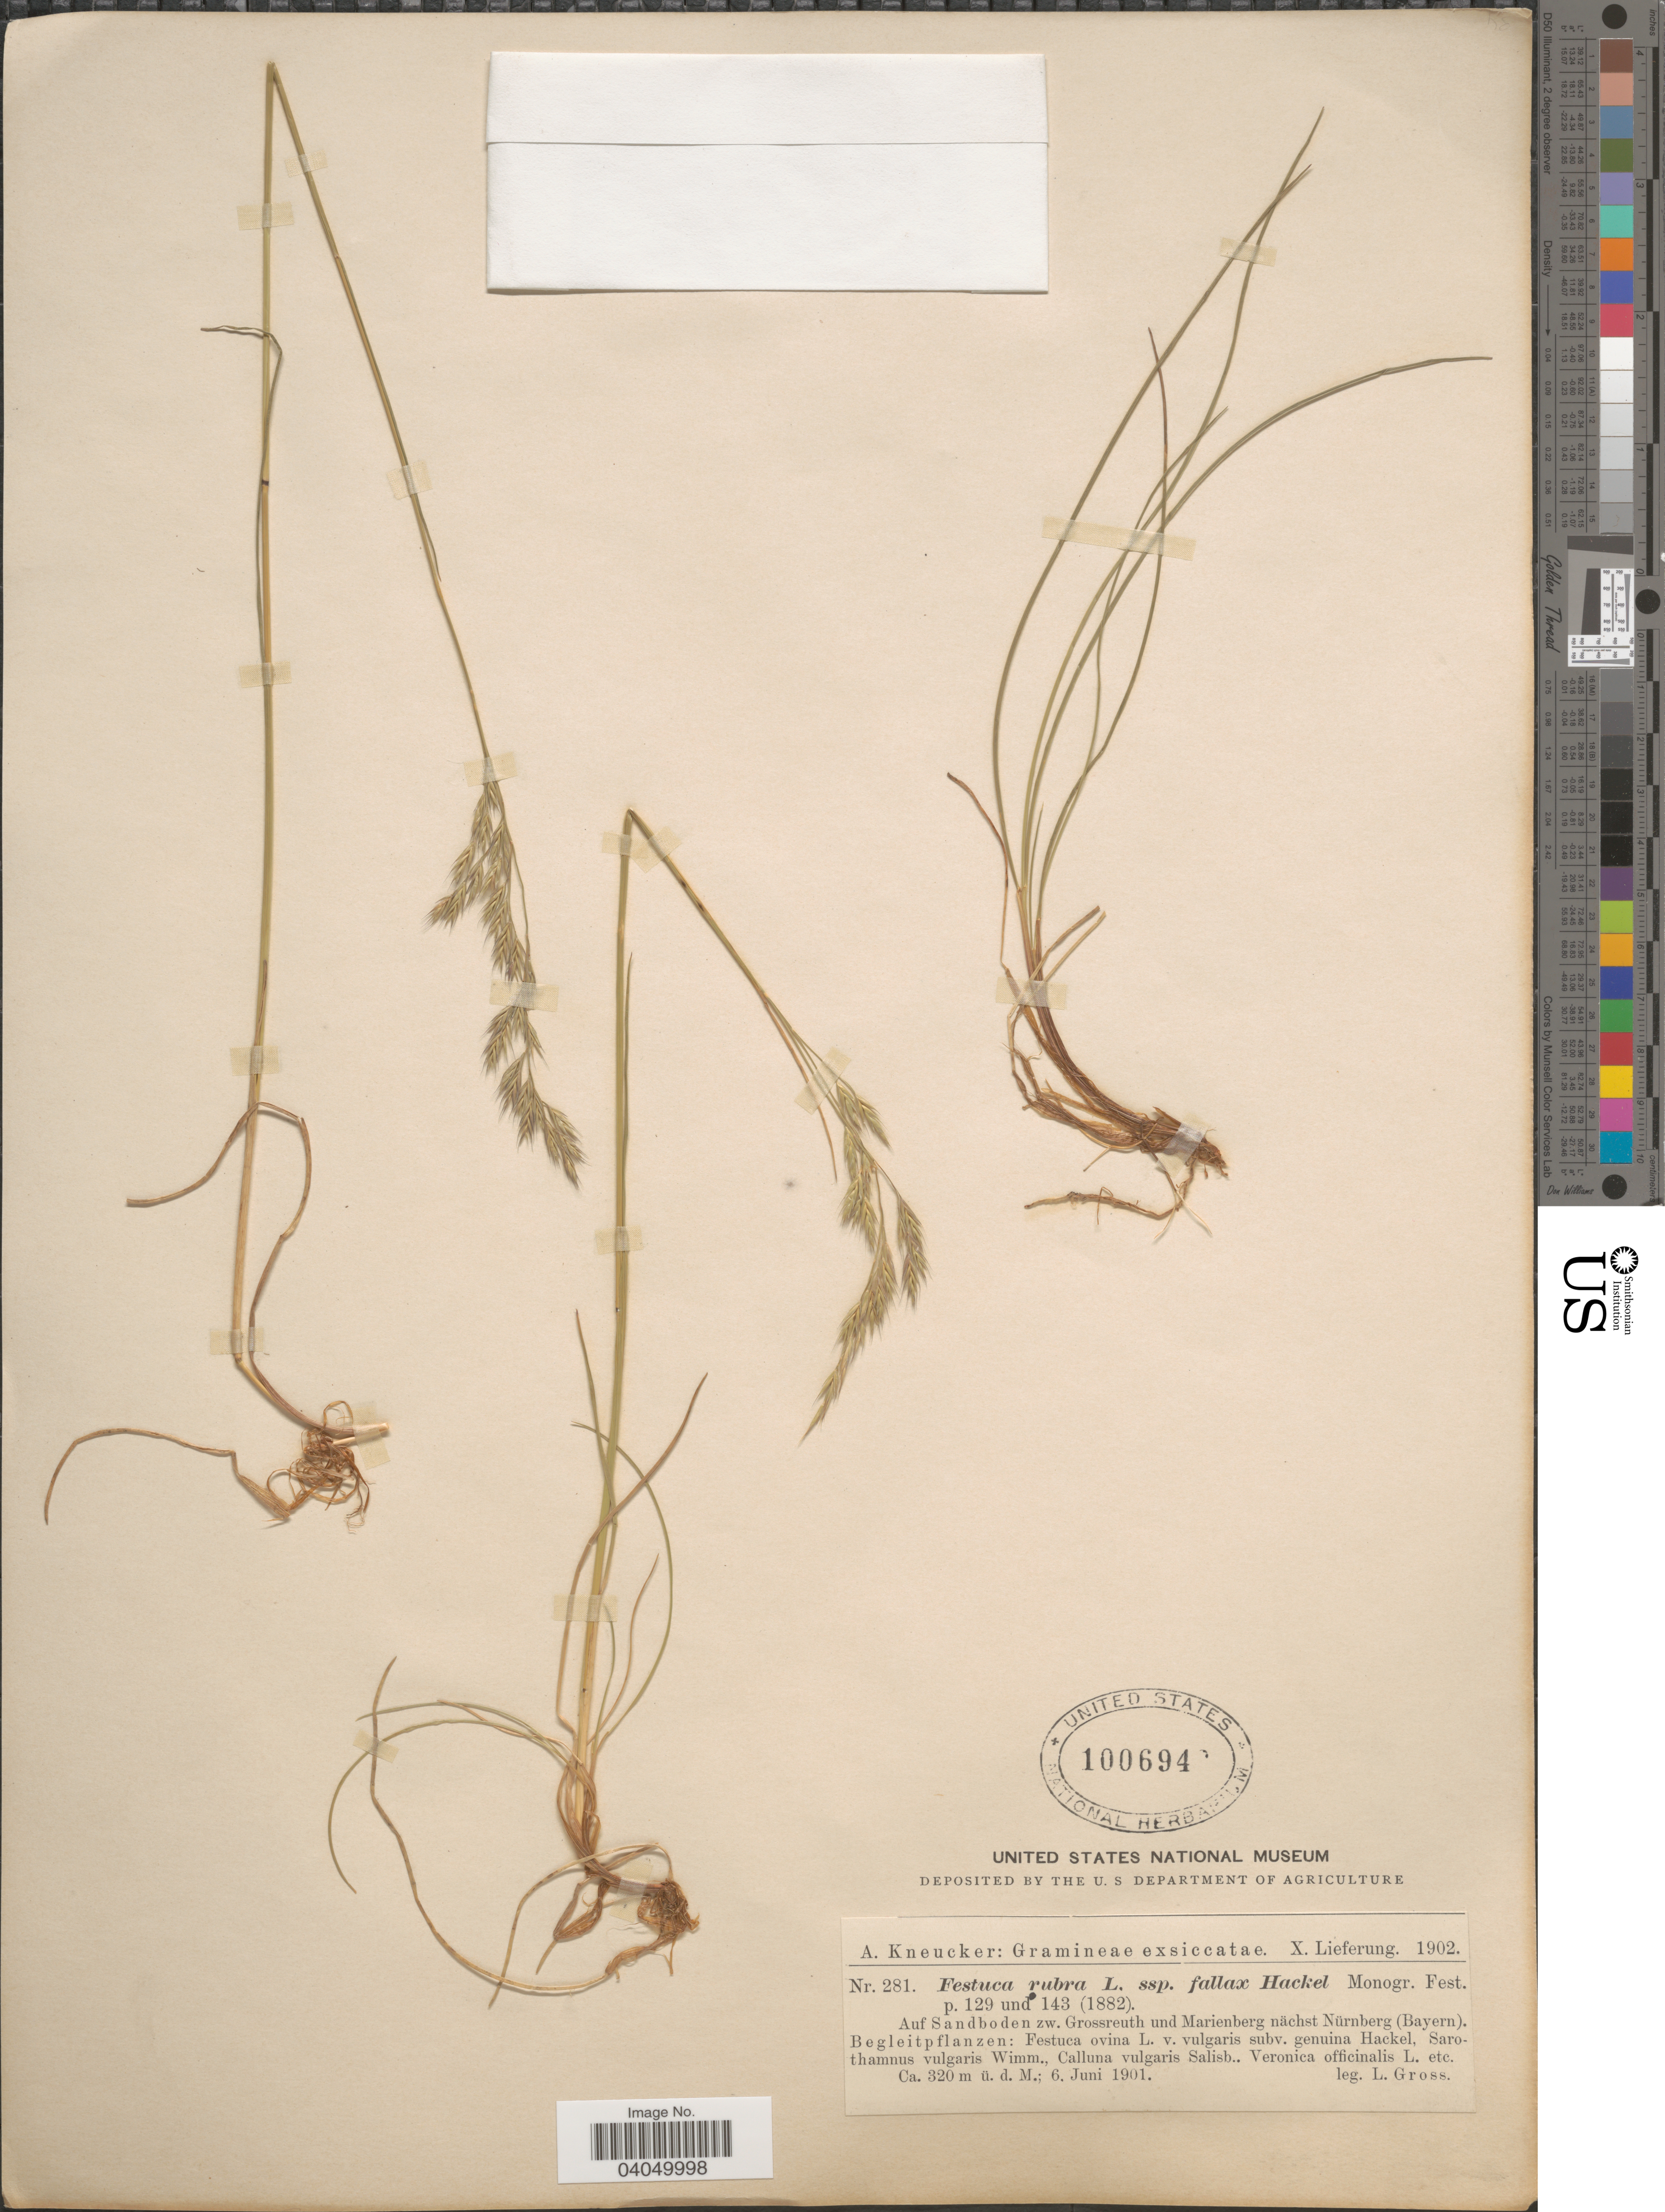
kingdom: Plantae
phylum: Tracheophyta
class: Liliopsida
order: Poales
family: Poaceae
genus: Festuca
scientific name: Festuca rubra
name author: L.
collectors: L. Gross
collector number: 281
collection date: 1901-06-06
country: Germany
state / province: Bayern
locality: Auf Sandboden zw. Grossreuth und Marienberg nächst Nürnberg (Bayern).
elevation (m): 320